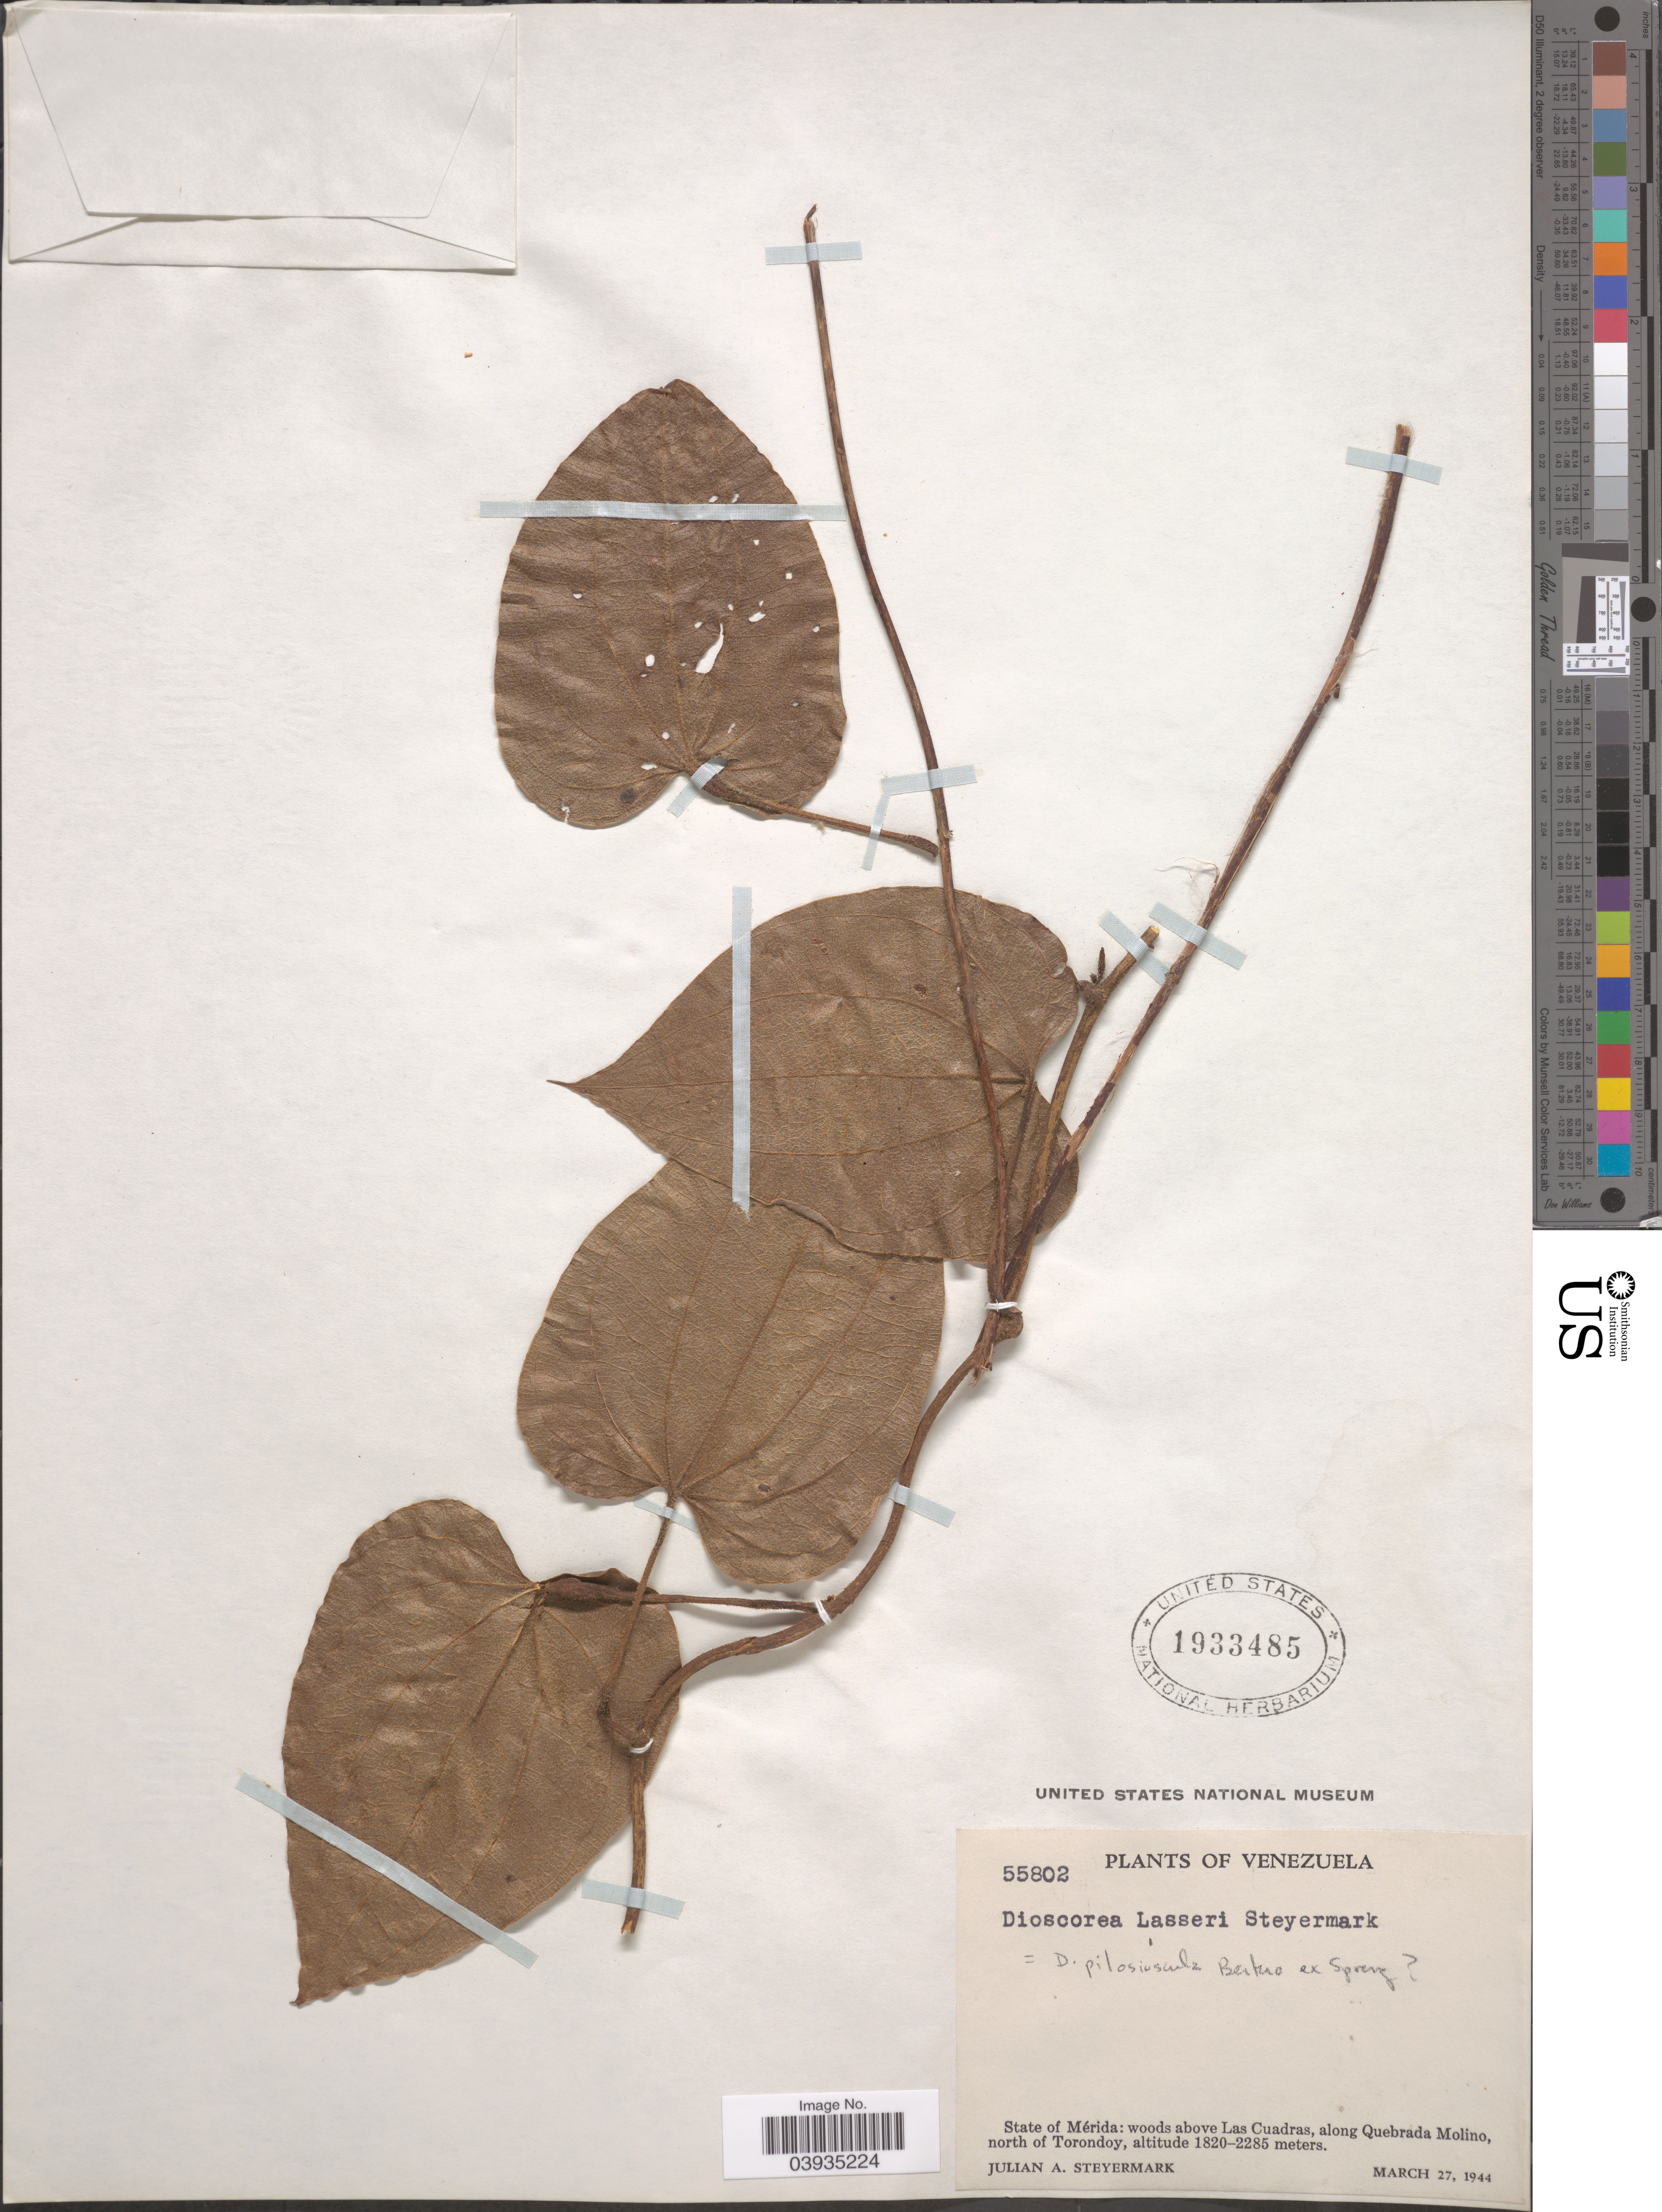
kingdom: Plantae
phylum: Tracheophyta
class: Liliopsida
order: Dioscoreales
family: Dioscoreaceae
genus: Dioscorea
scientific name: Dioscorea lasseri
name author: Steyerm.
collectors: J. Steyermark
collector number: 55802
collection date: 1944-03-27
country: Venezuela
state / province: Merida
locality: Above Las Cuadras, along Quebrada Molino, north of Torondoy.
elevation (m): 1820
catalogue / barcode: US 1933485